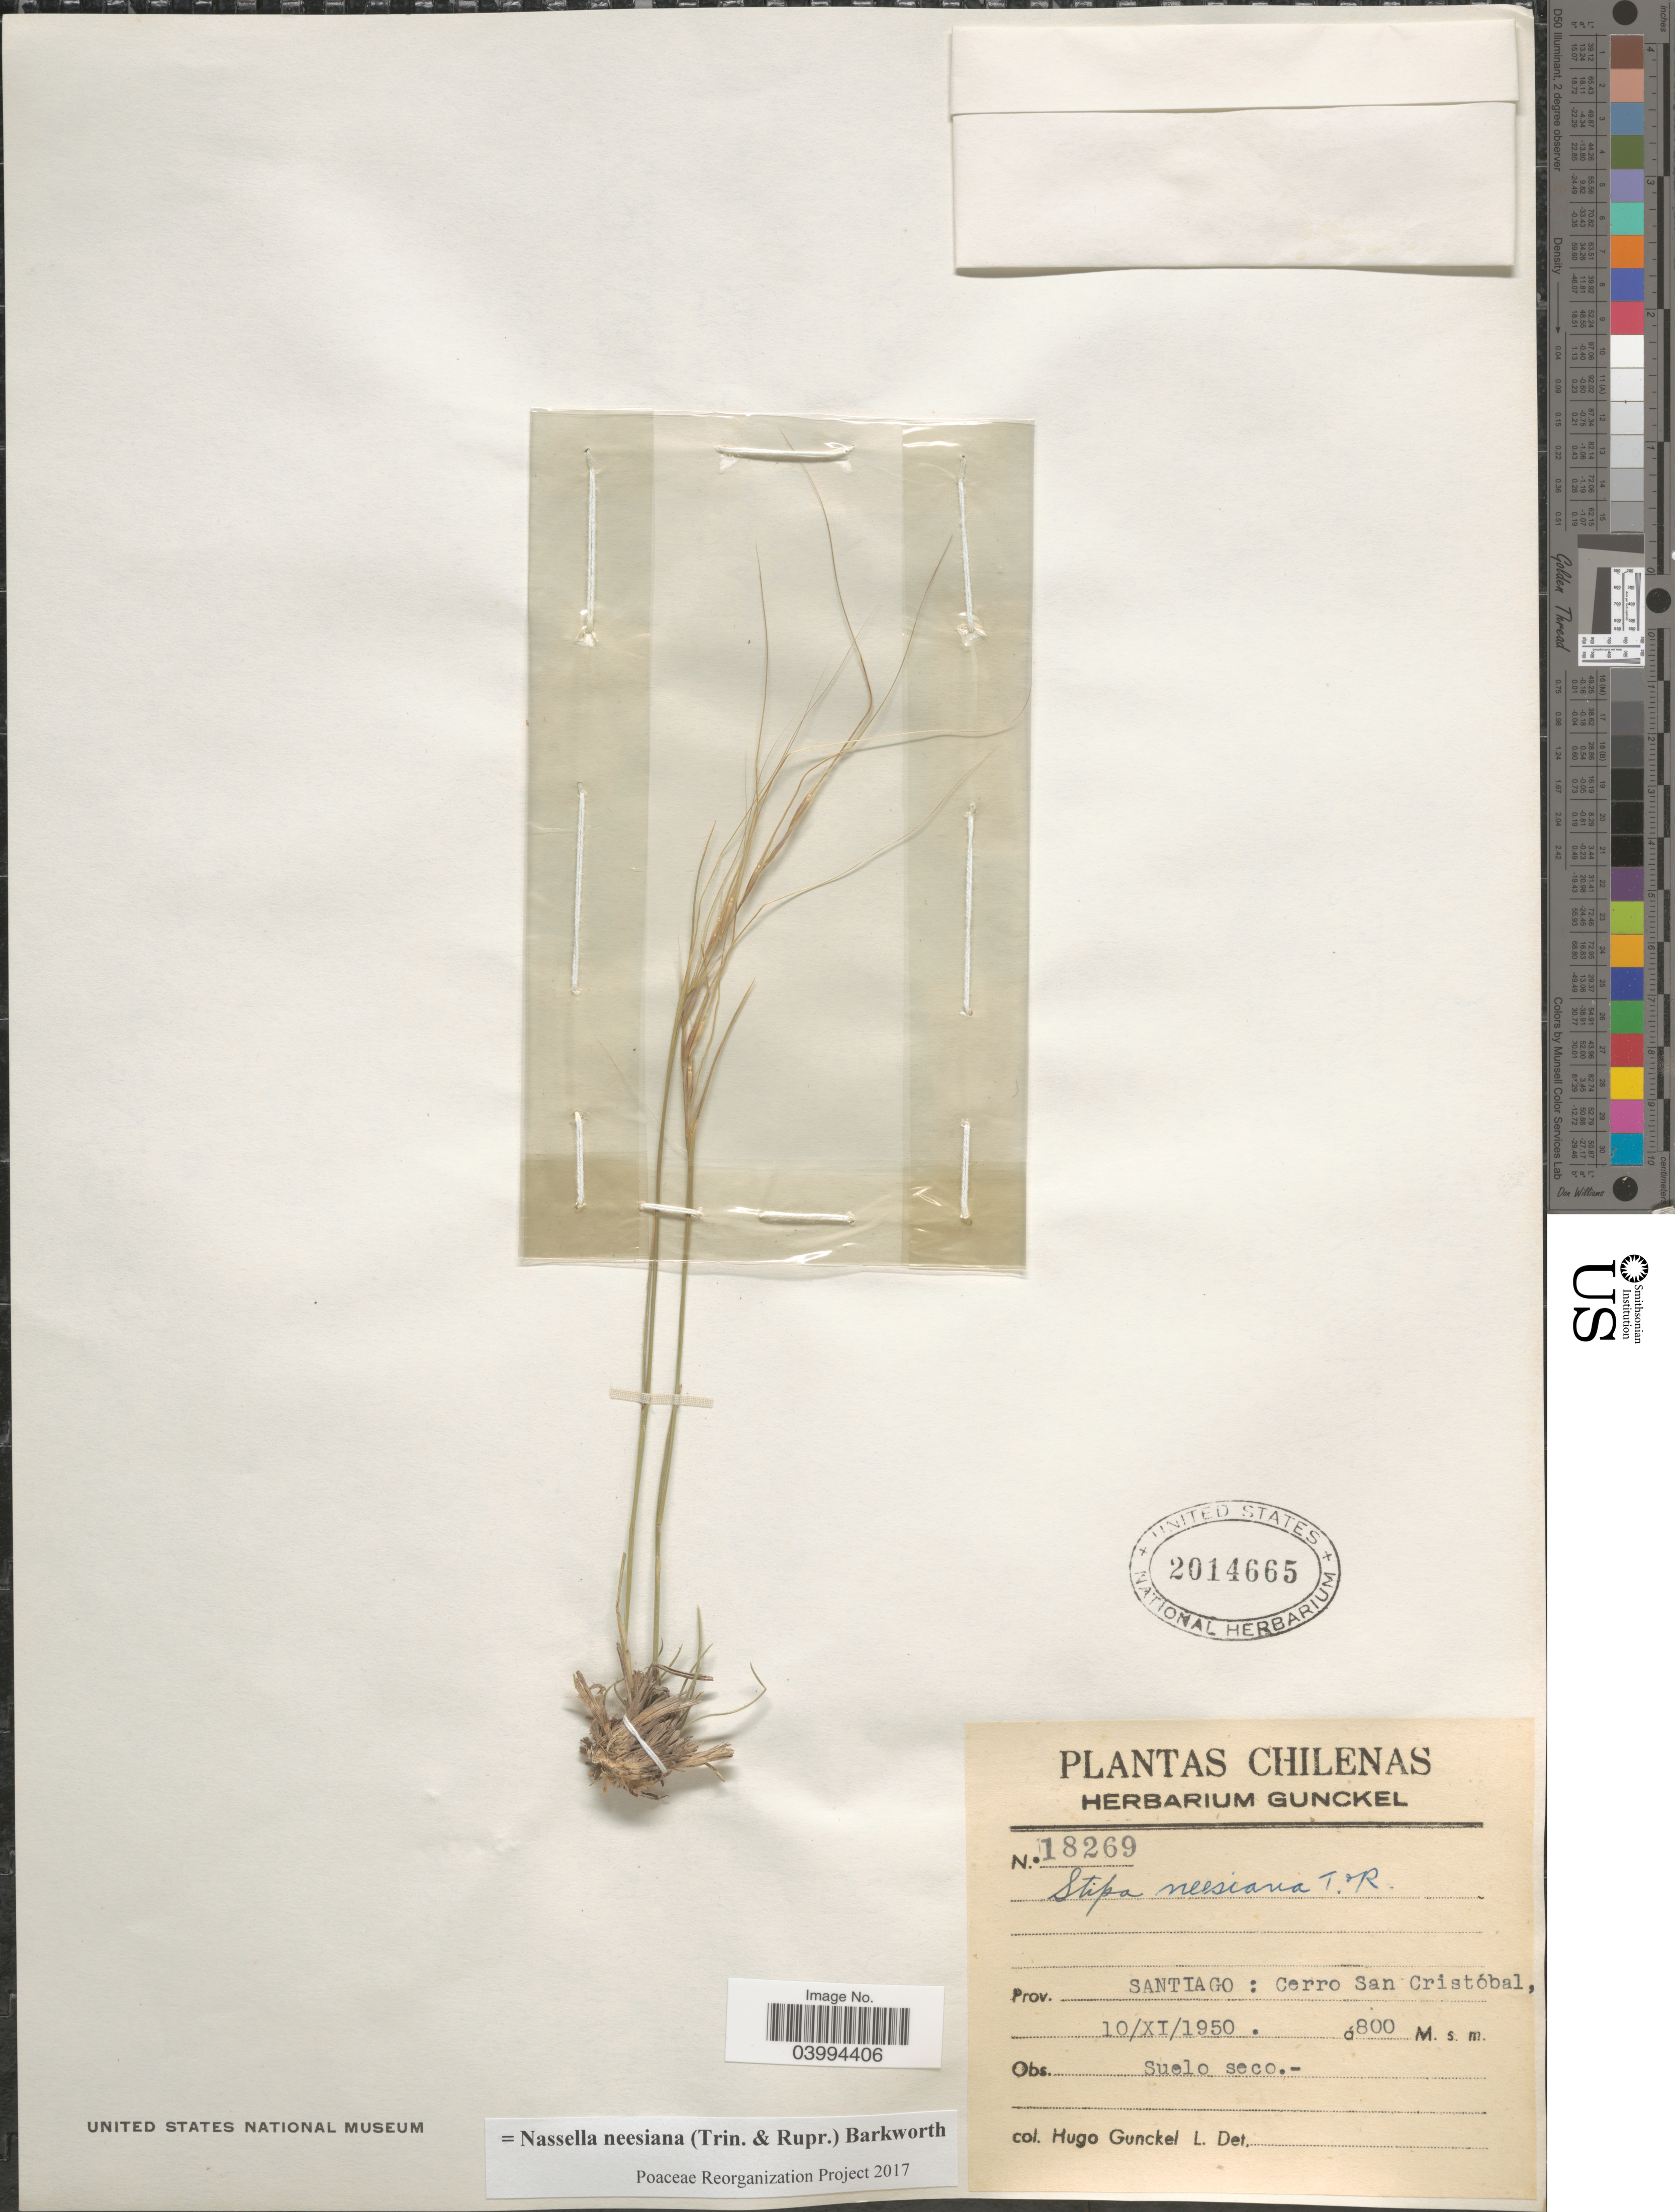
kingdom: Plantae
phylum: Tracheophyta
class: Liliopsida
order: Poales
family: Poaceae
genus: Nassella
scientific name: Nassella neesiana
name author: (Trin. & Rupr.) Barkworth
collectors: H. Gunckel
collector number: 18269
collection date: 1950-11-10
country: Chile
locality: Prov. Santiago: Cerro San Cristóbal.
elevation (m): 800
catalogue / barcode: US 2014665